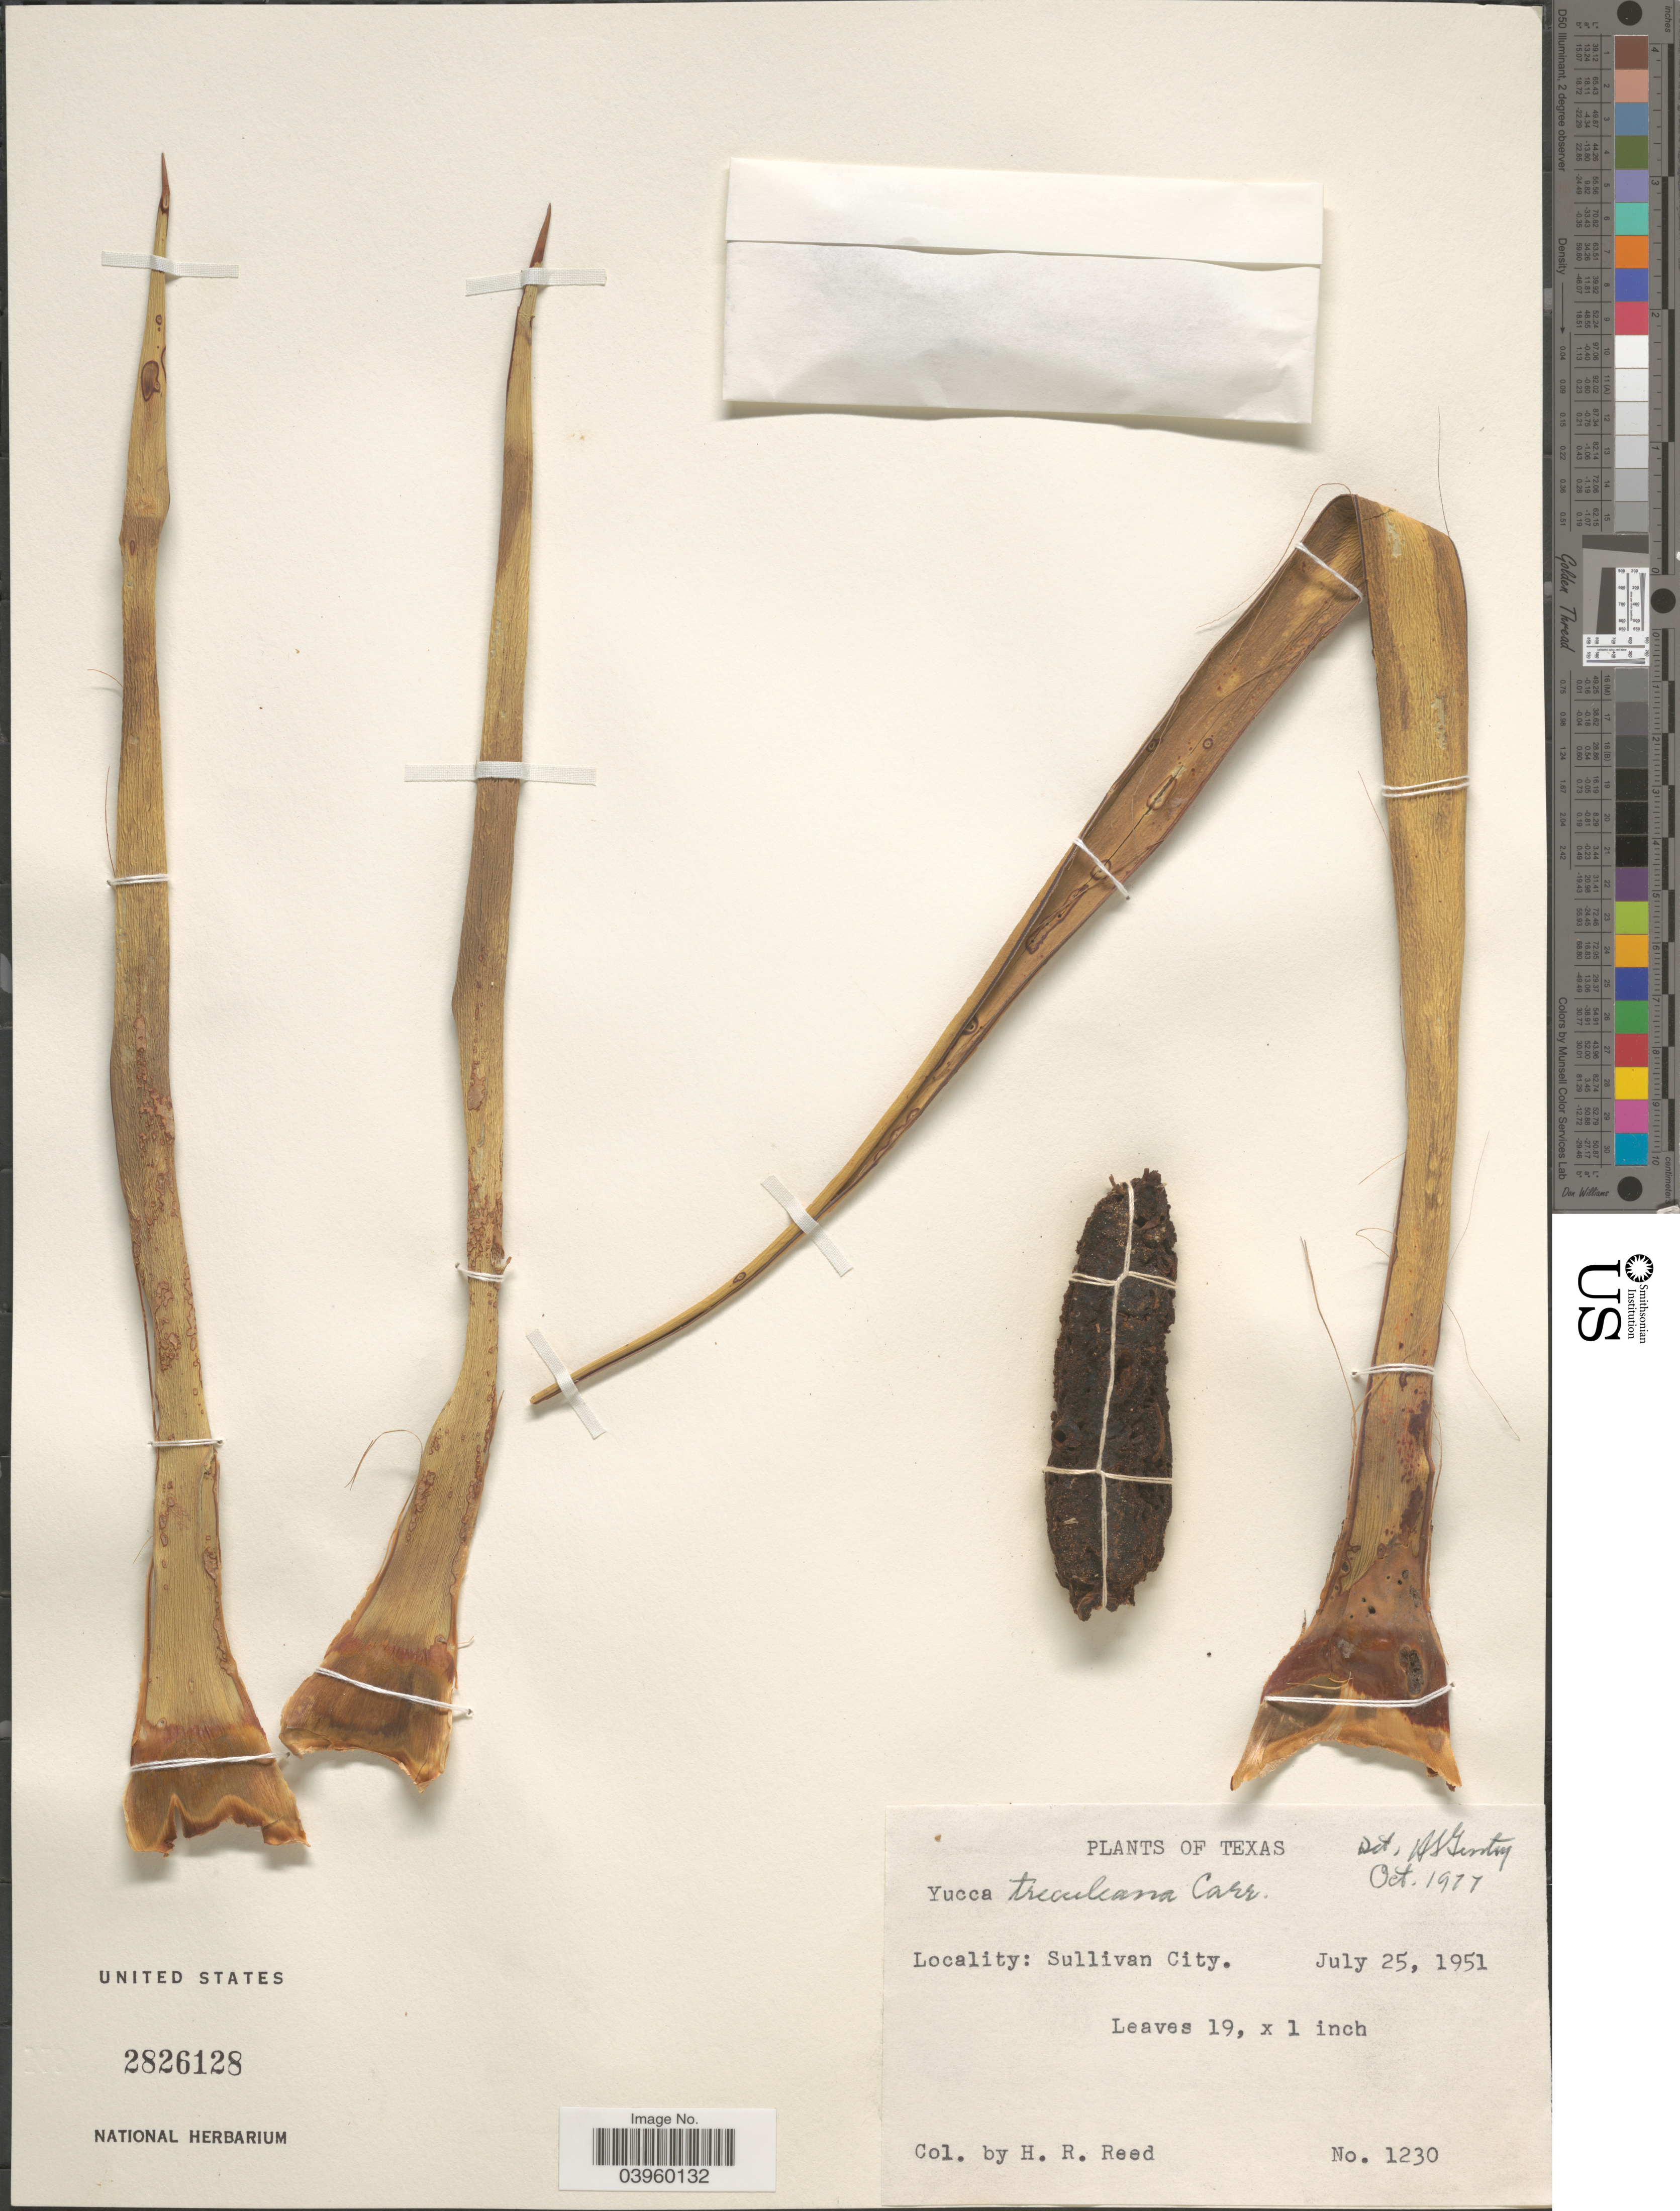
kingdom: Plantae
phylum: Tracheophyta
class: Liliopsida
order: Asparagales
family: Asparagaceae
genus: Yucca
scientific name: Yucca treculeana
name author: Carrière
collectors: H. Reed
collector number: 1230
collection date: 1951-07-25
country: United States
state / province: Texas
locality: Sullivan City.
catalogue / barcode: US 2826128